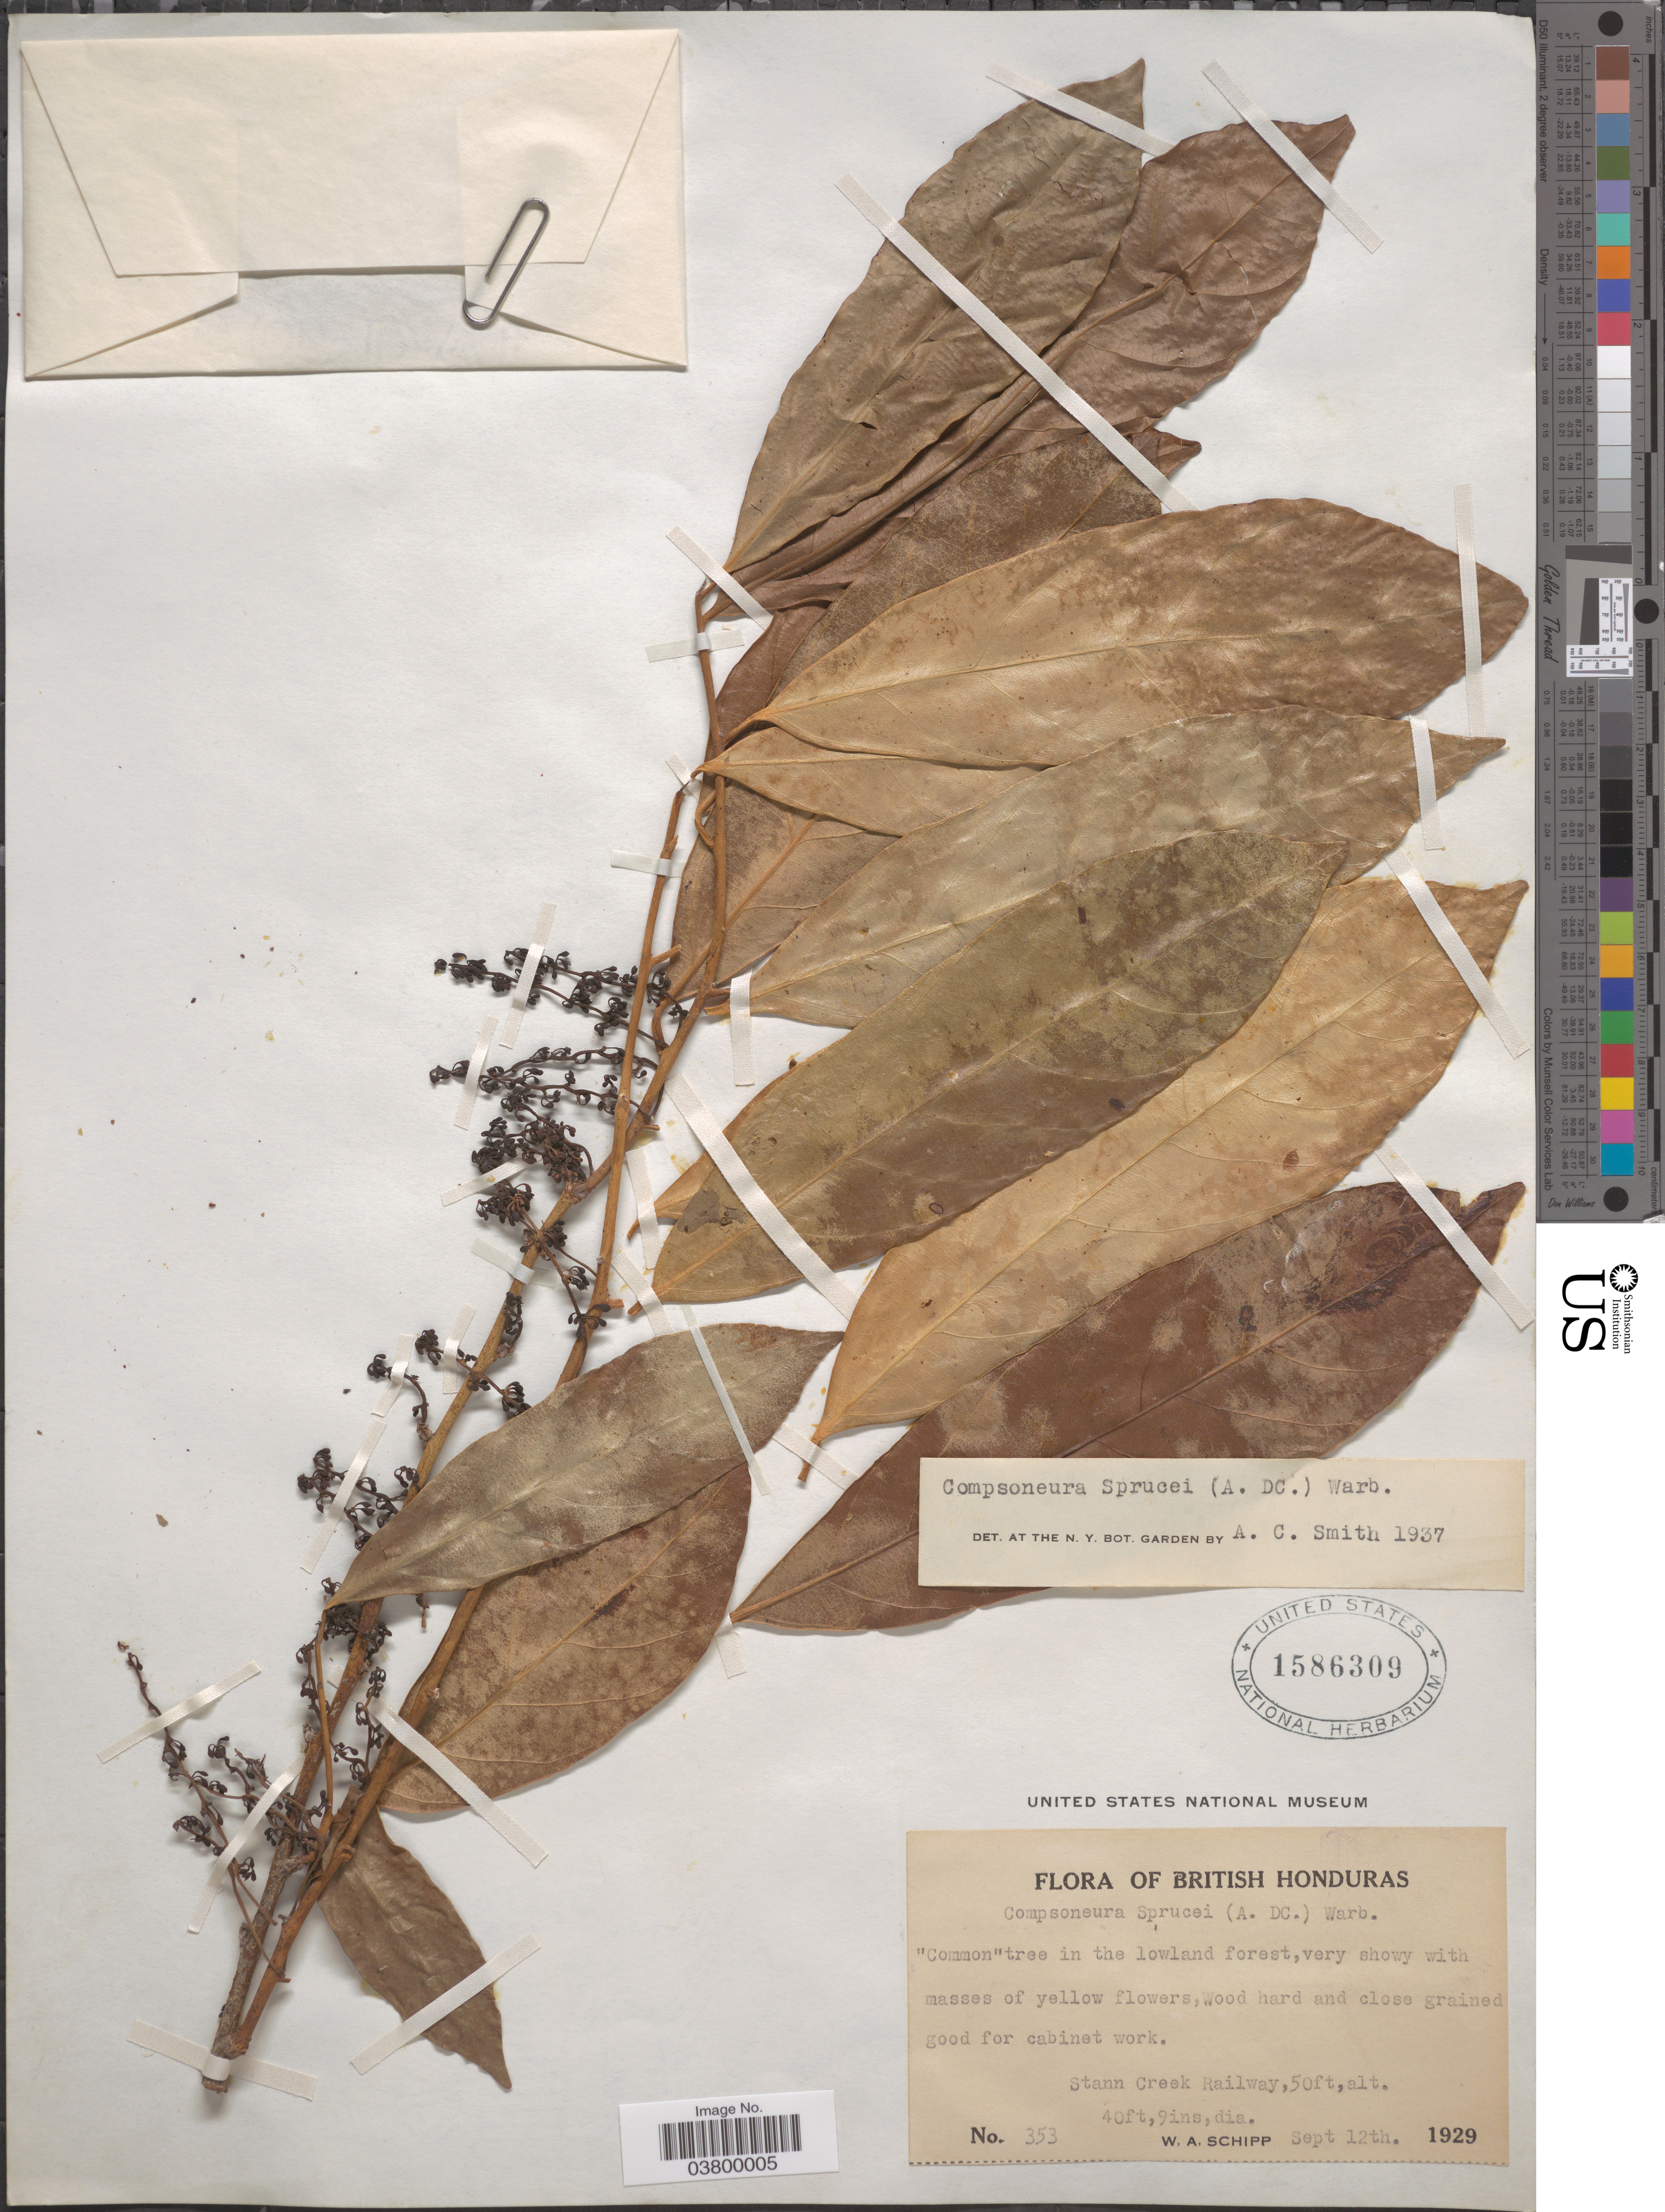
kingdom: Plantae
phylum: Tracheophyta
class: Magnoliopsida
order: Magnoliales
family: Myristicaceae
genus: Compsoneura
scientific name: Compsoneura sprucei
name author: (A. DC.) Warb.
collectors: W. Schipp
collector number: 353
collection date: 1929-09-12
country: Belize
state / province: Stann Creek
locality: British Honduras. Stann Creek Railway.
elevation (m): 15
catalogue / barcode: US 1586309